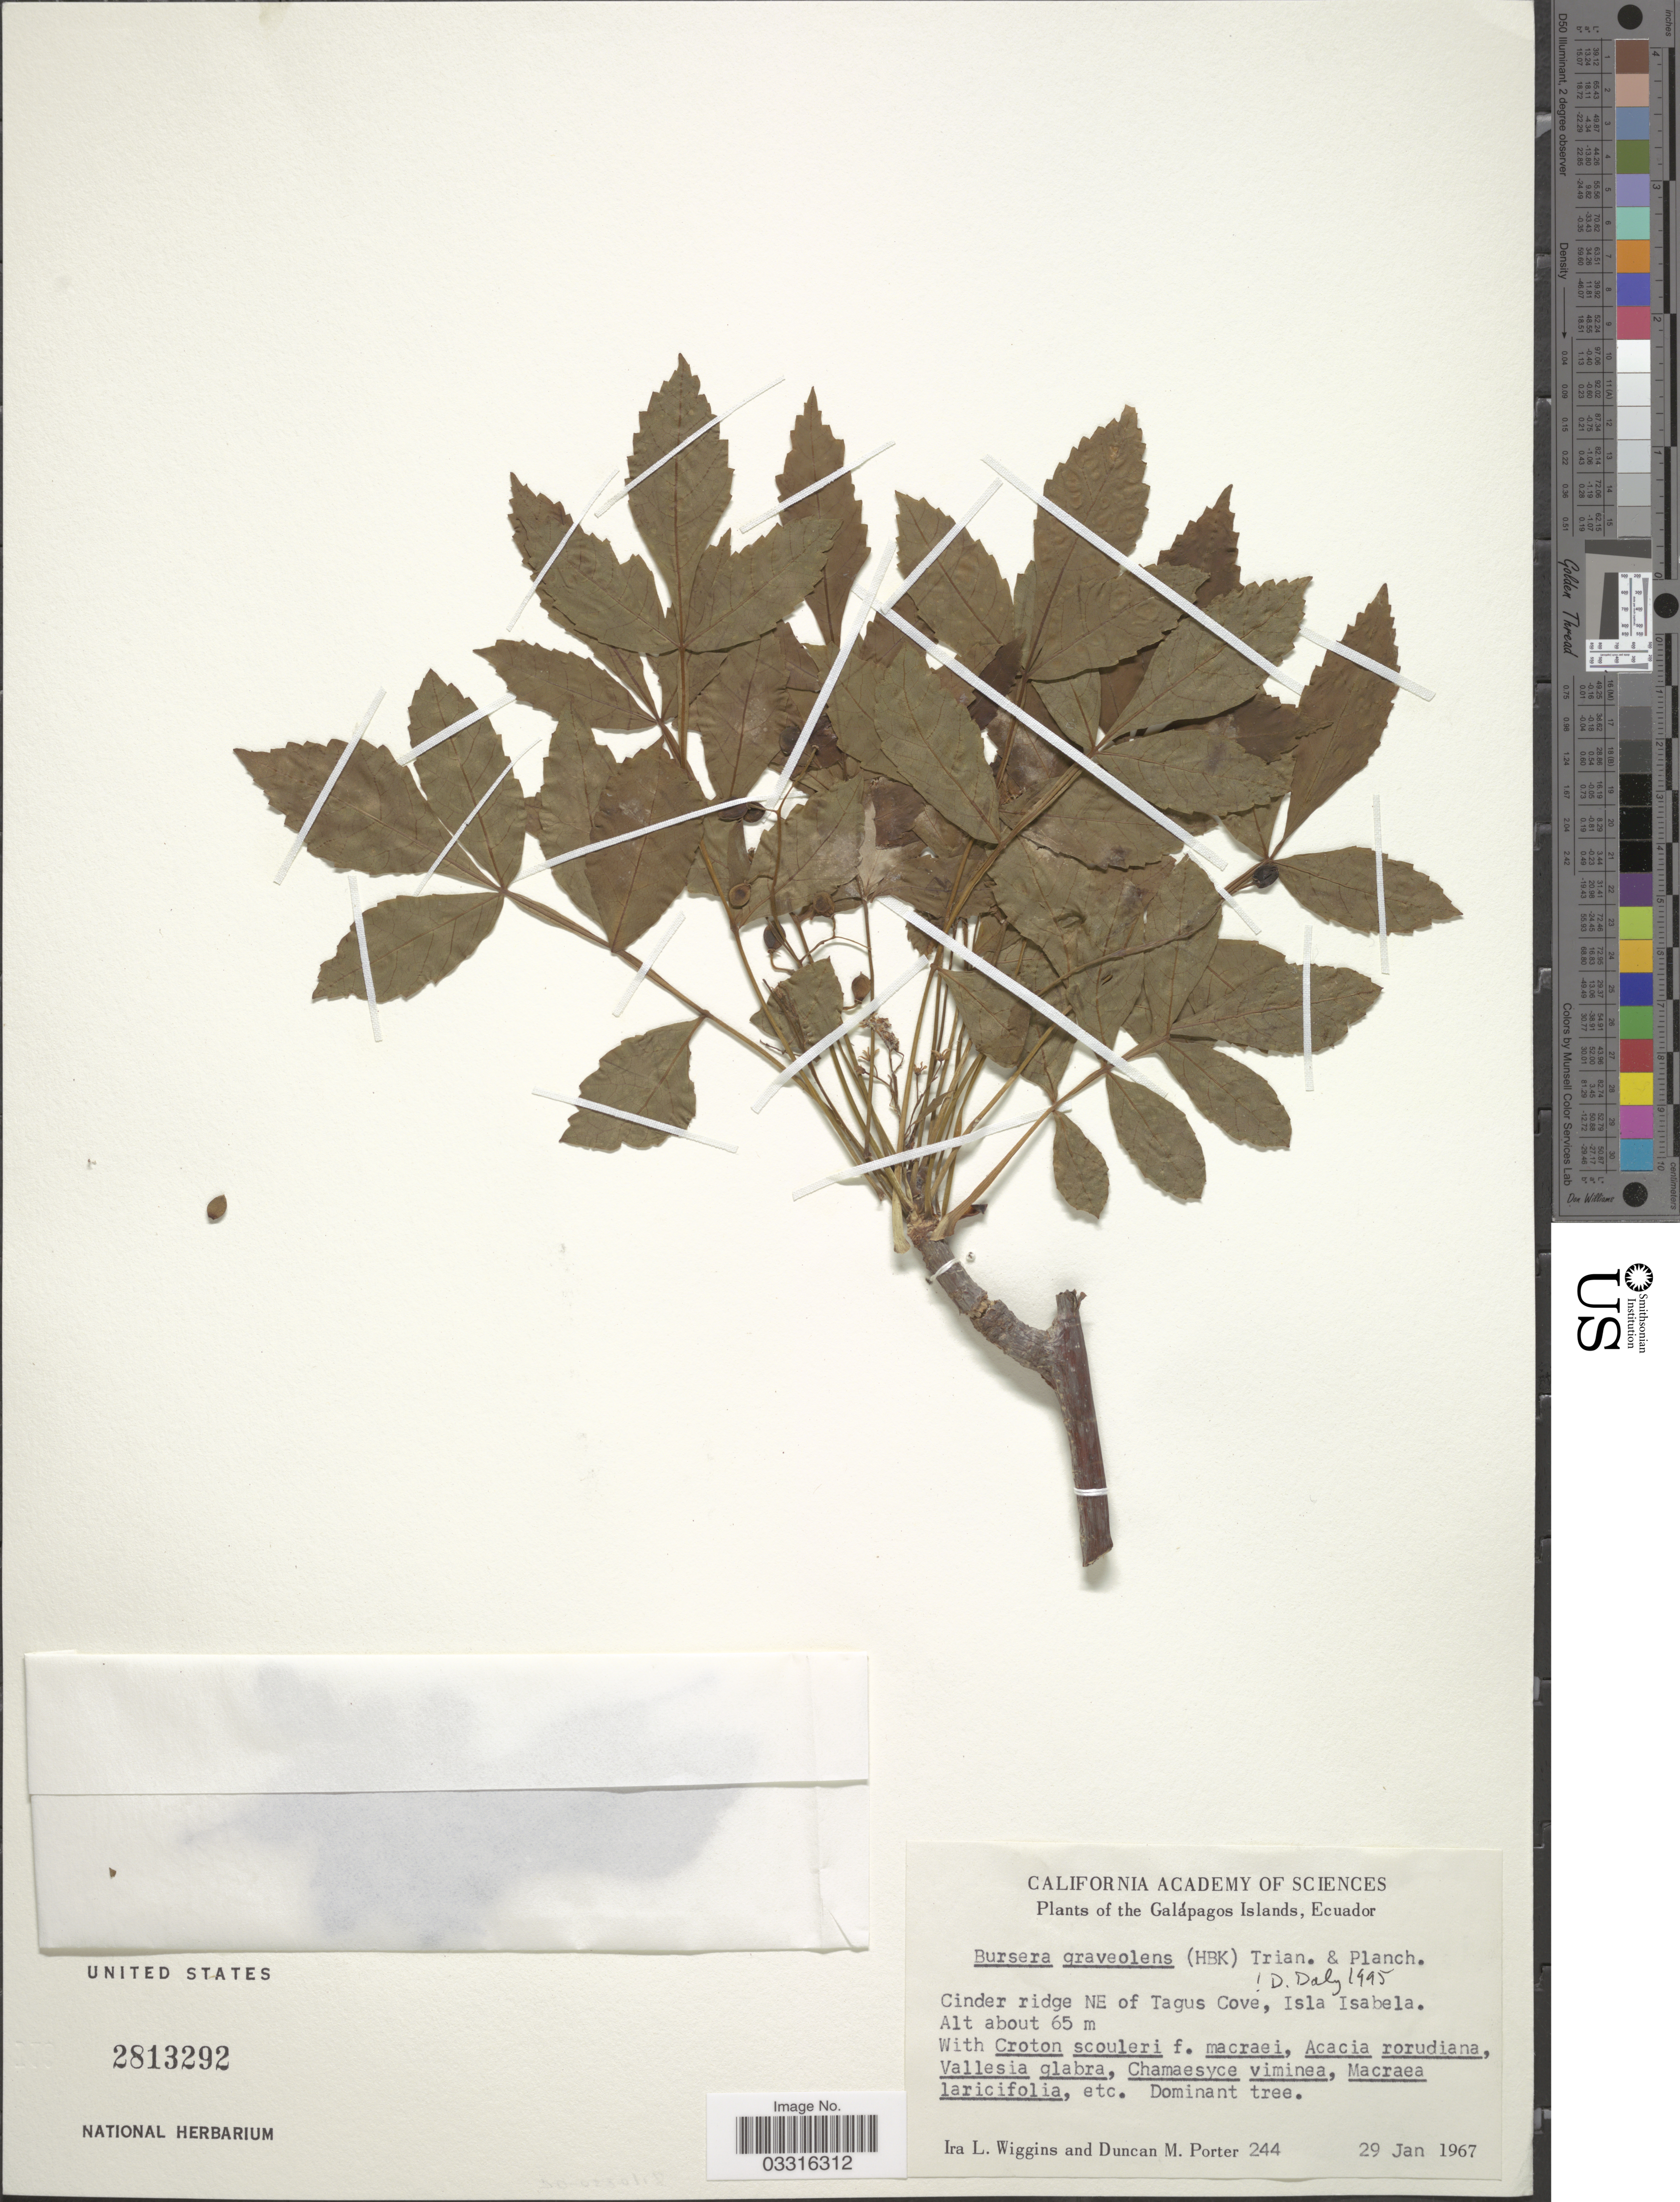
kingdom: Plantae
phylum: Tracheophyta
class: Magnoliopsida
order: Sapindales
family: Burseraceae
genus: Bursera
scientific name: Bursera graveolens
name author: (Kunth) Triana & Planch.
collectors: I. L. Wiggins & D. M. Porter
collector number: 244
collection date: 1967-01-29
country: Ecuador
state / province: Colón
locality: Galápagos Islands, Cinder ridge NE of Tagus Cove, Isla Isabela.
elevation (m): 65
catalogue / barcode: US 2813292